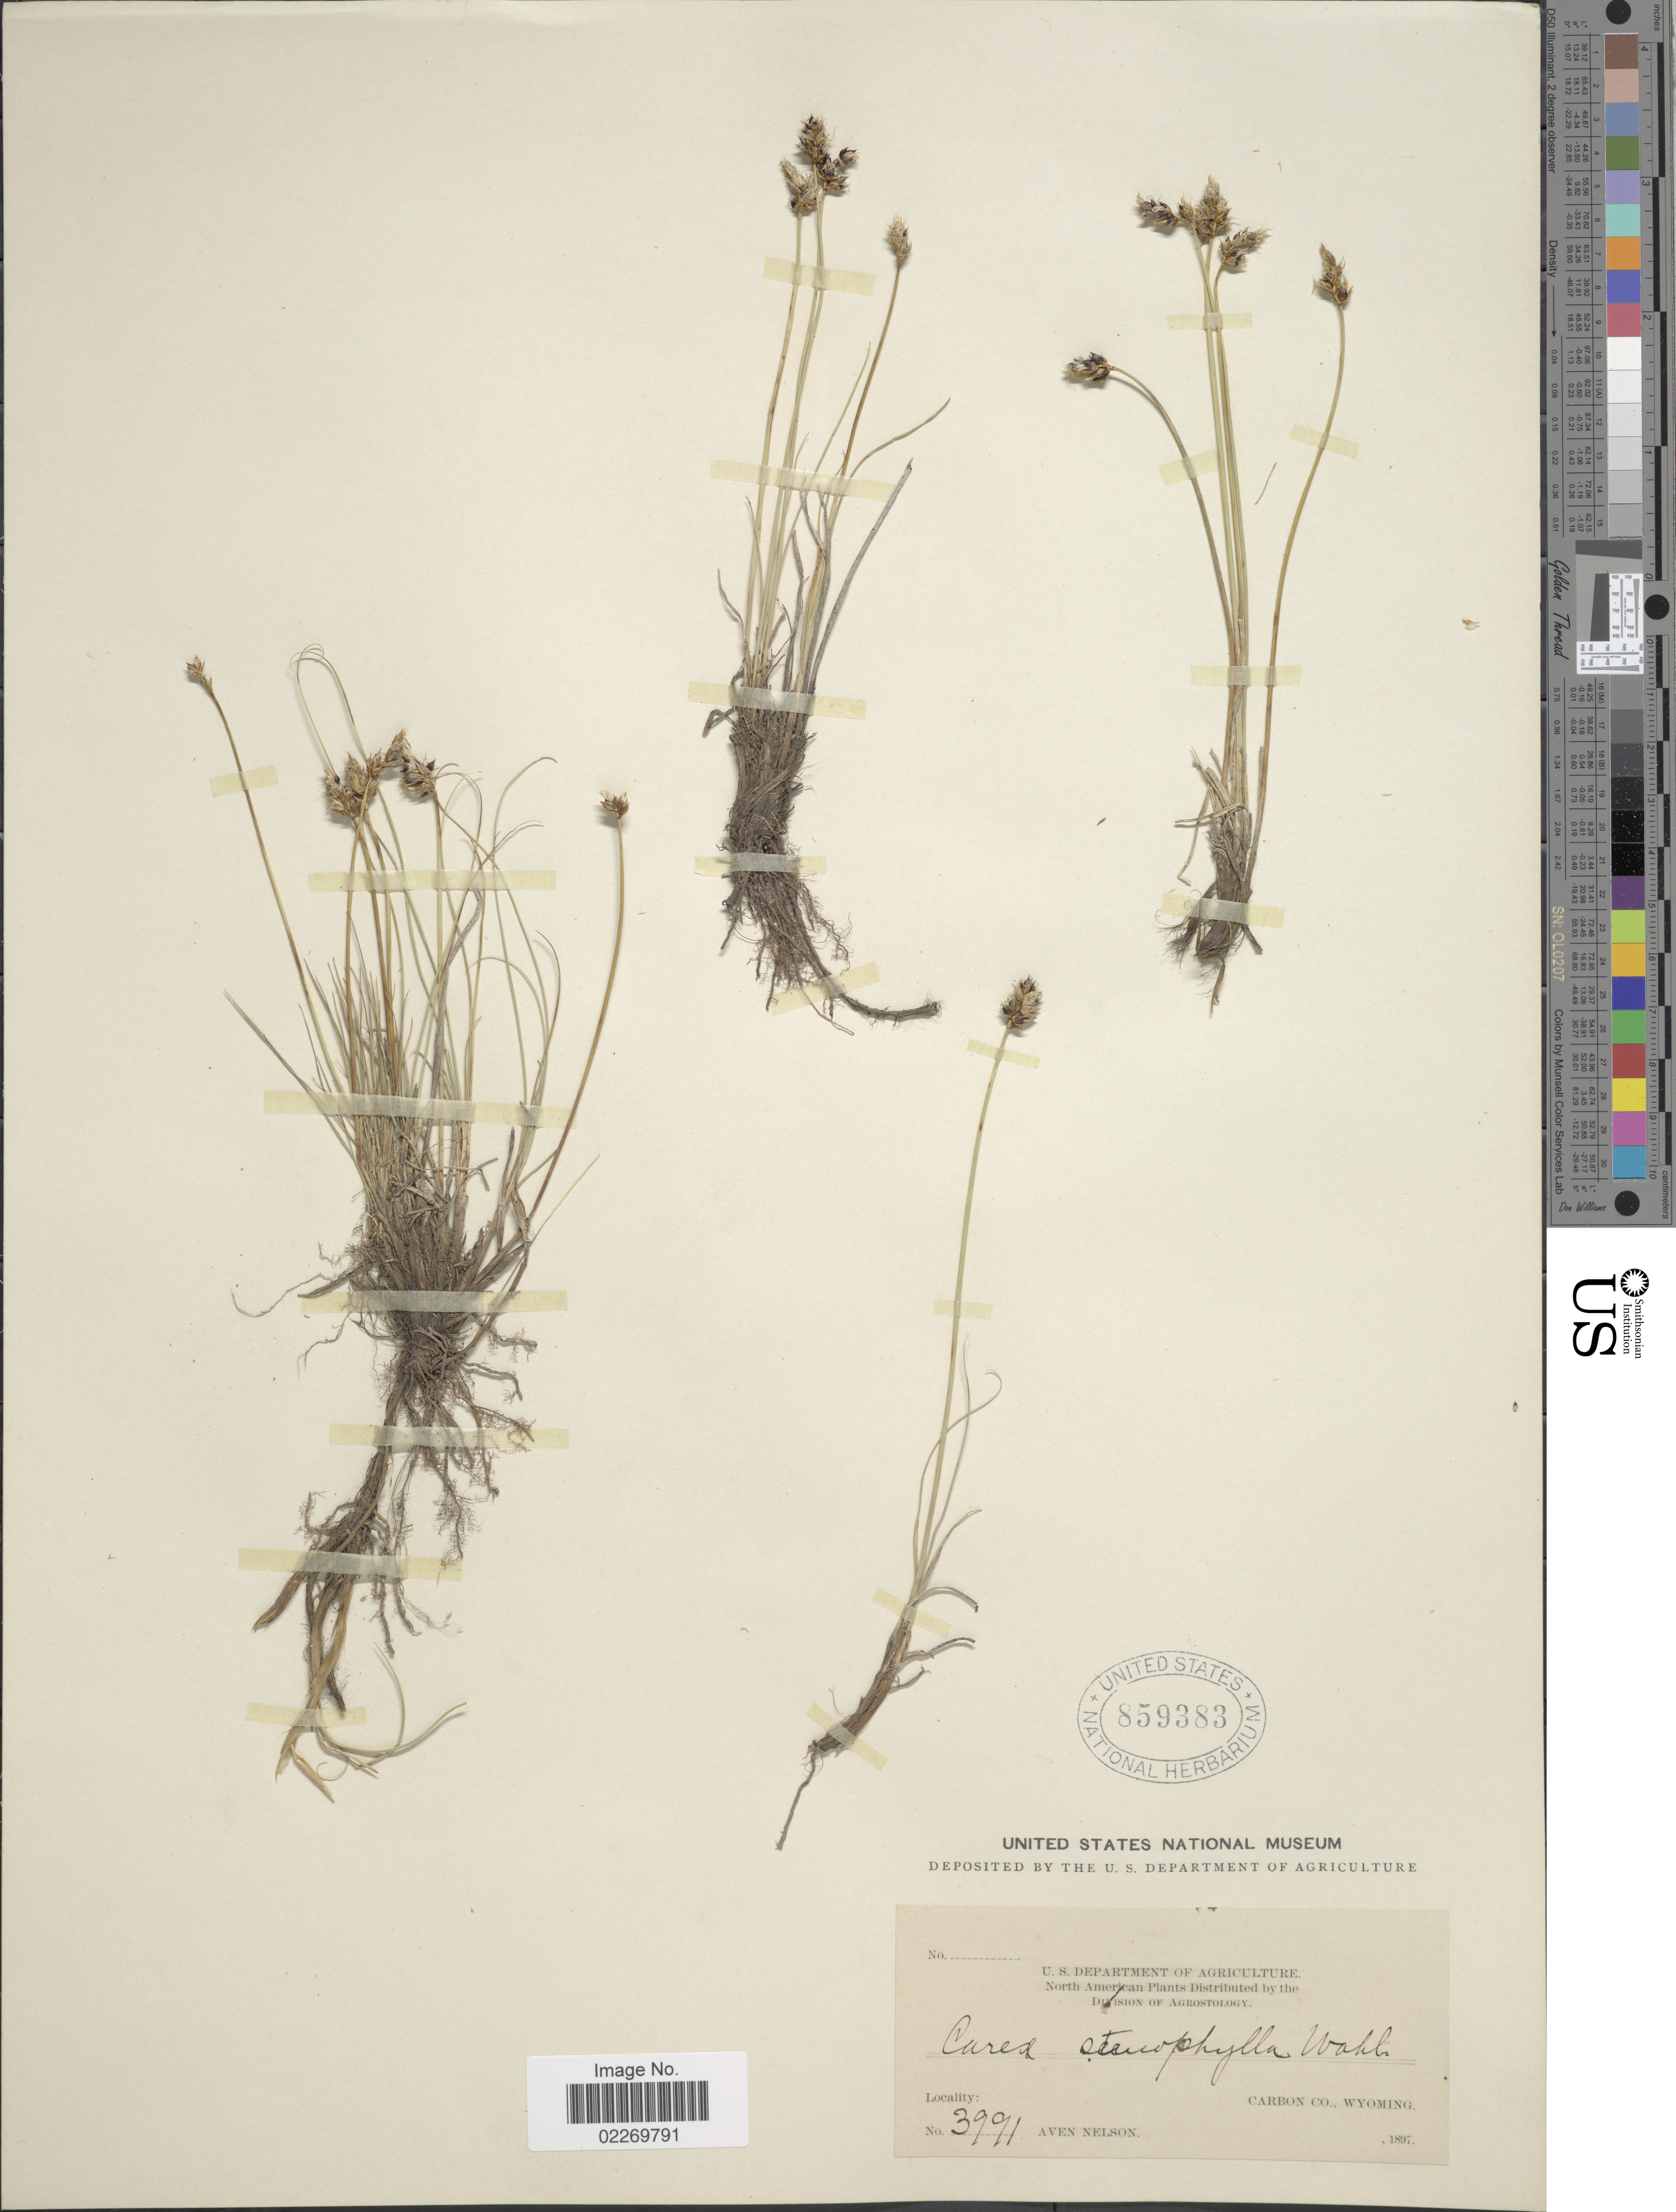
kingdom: Plantae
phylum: Tracheophyta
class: Liliopsida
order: Poales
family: Cyperaceae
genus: Carex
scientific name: Carex eleocharis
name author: L.H. Bailey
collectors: A. Nelson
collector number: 3991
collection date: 1897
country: United States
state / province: Wyoming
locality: Carbon Co.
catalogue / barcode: US 859383